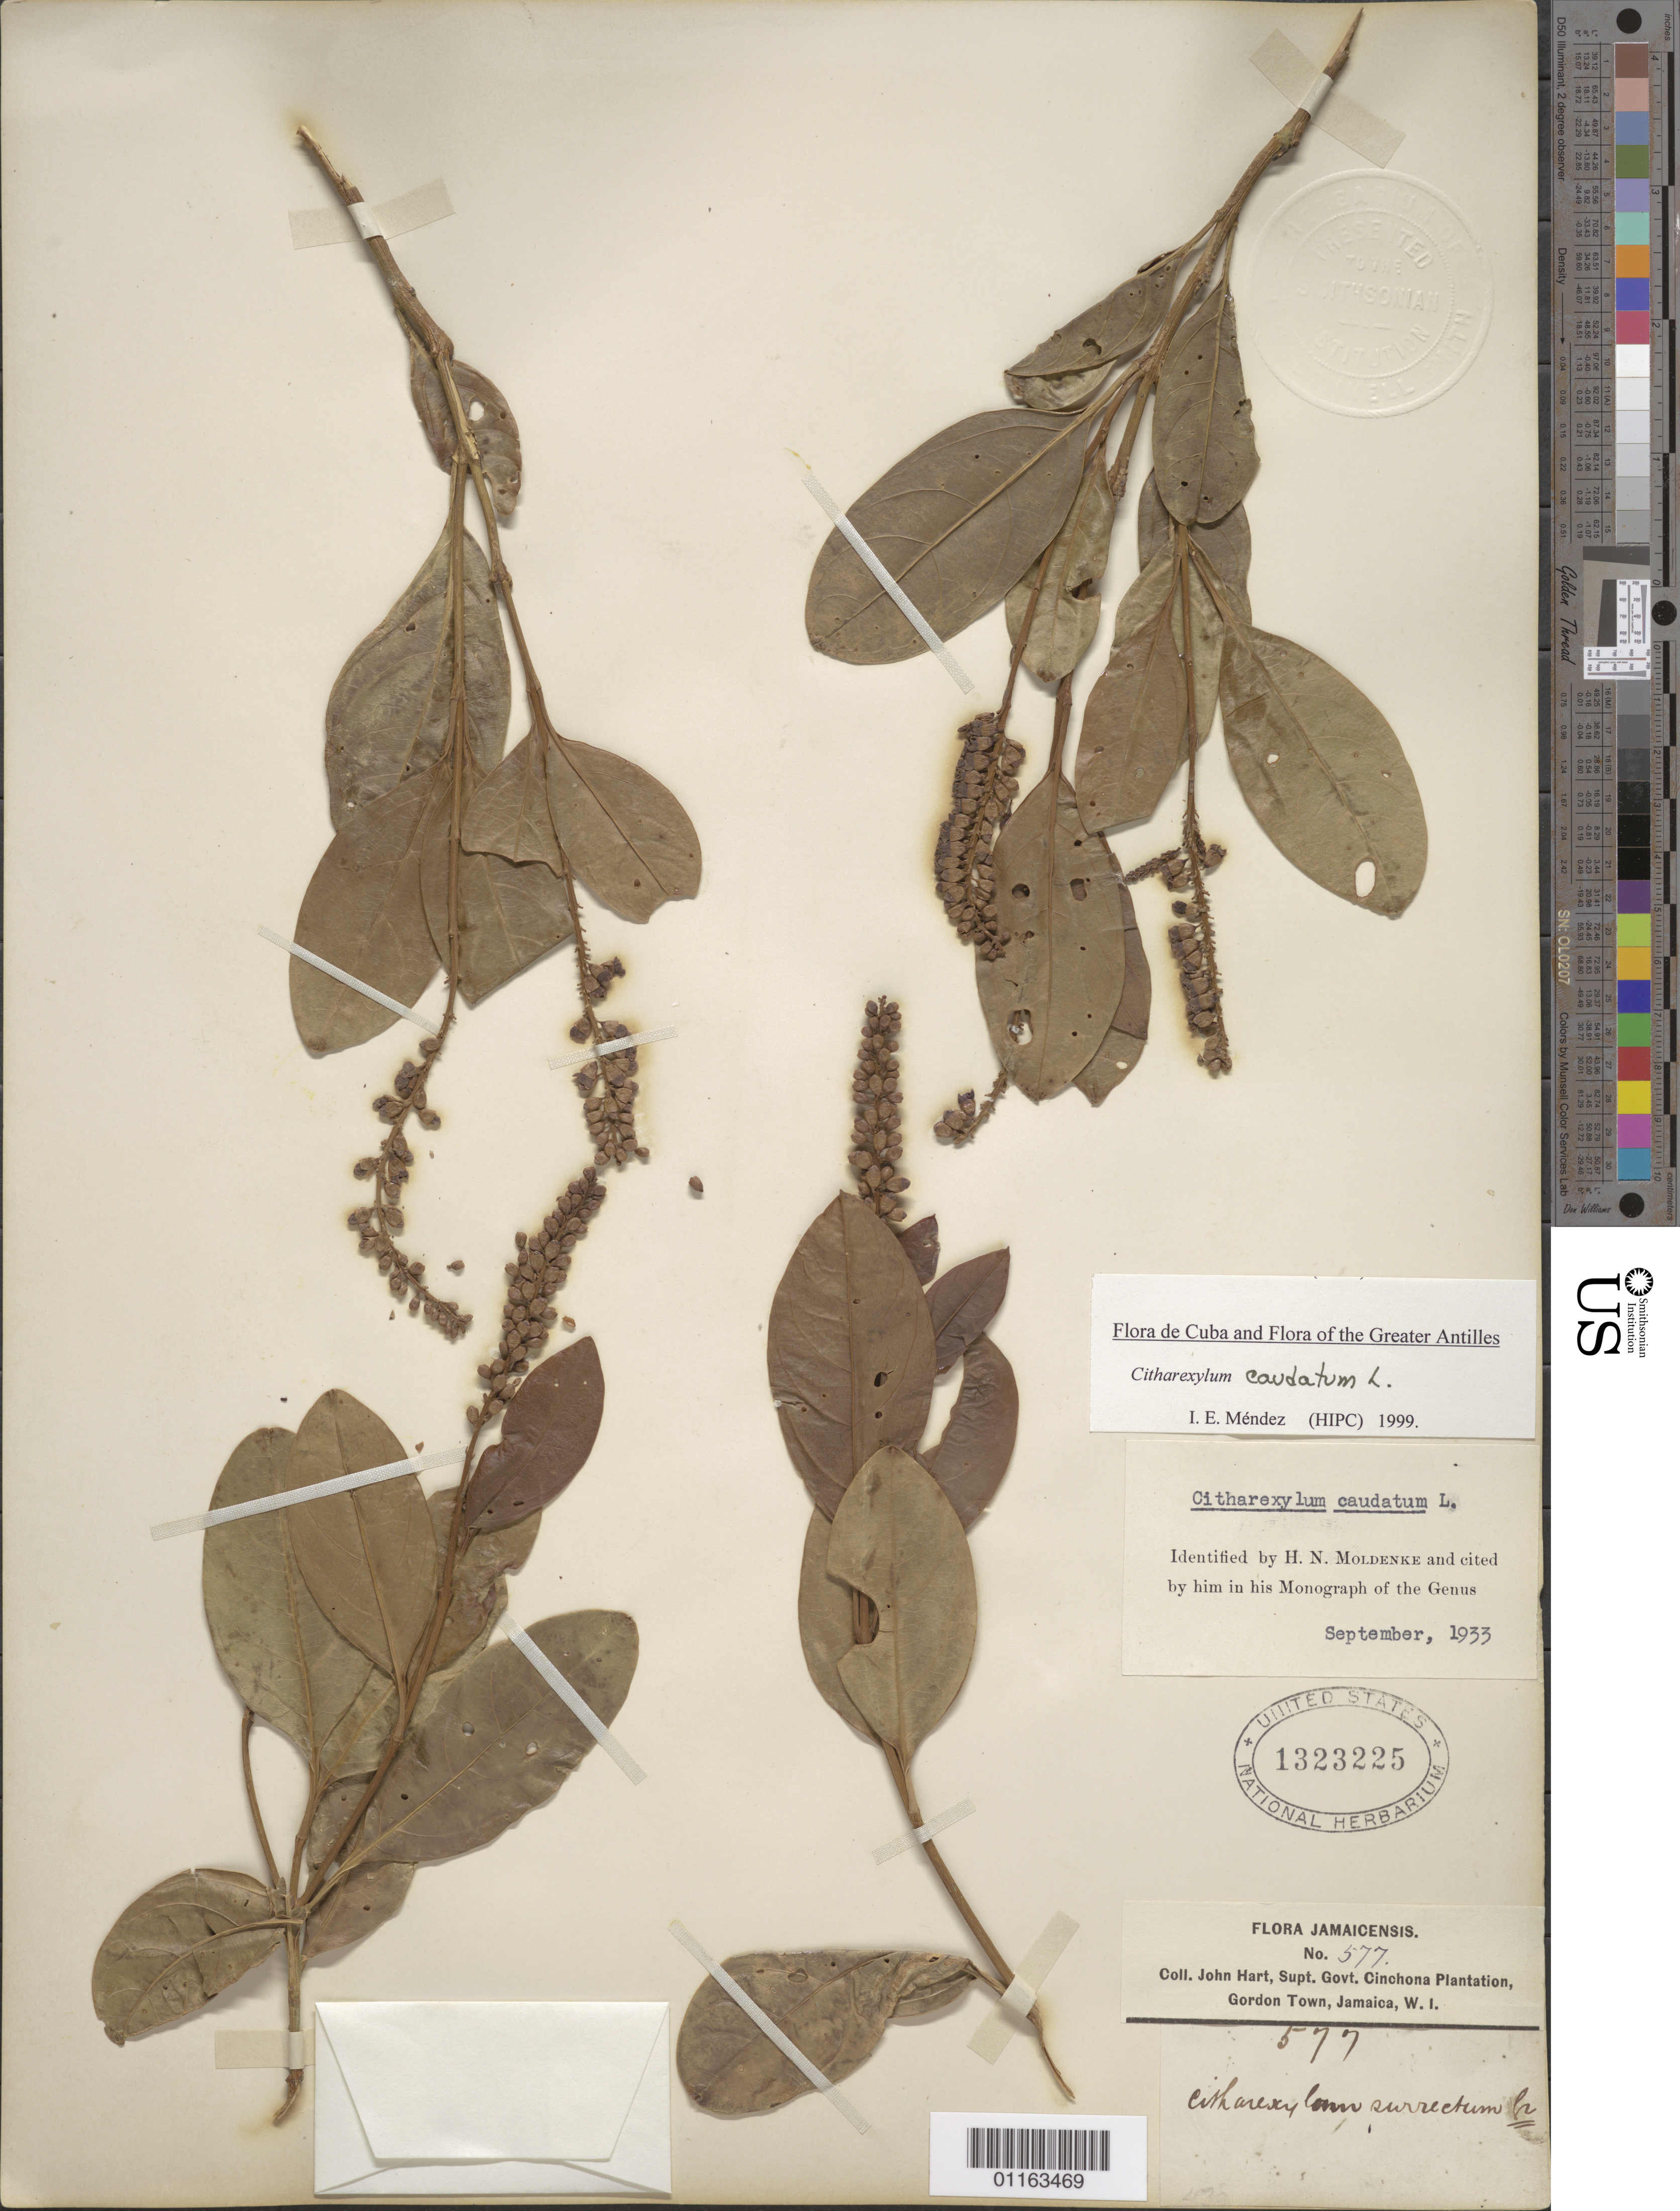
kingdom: Plantae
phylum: Tracheophyta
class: Magnoliopsida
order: Lamiales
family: Verbenaceae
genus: Citharexylum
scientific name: Citharexylum caudatum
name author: L.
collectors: J. Hart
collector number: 577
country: Jamaica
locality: Gordon Town, Jamaica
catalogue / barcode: US 1323225